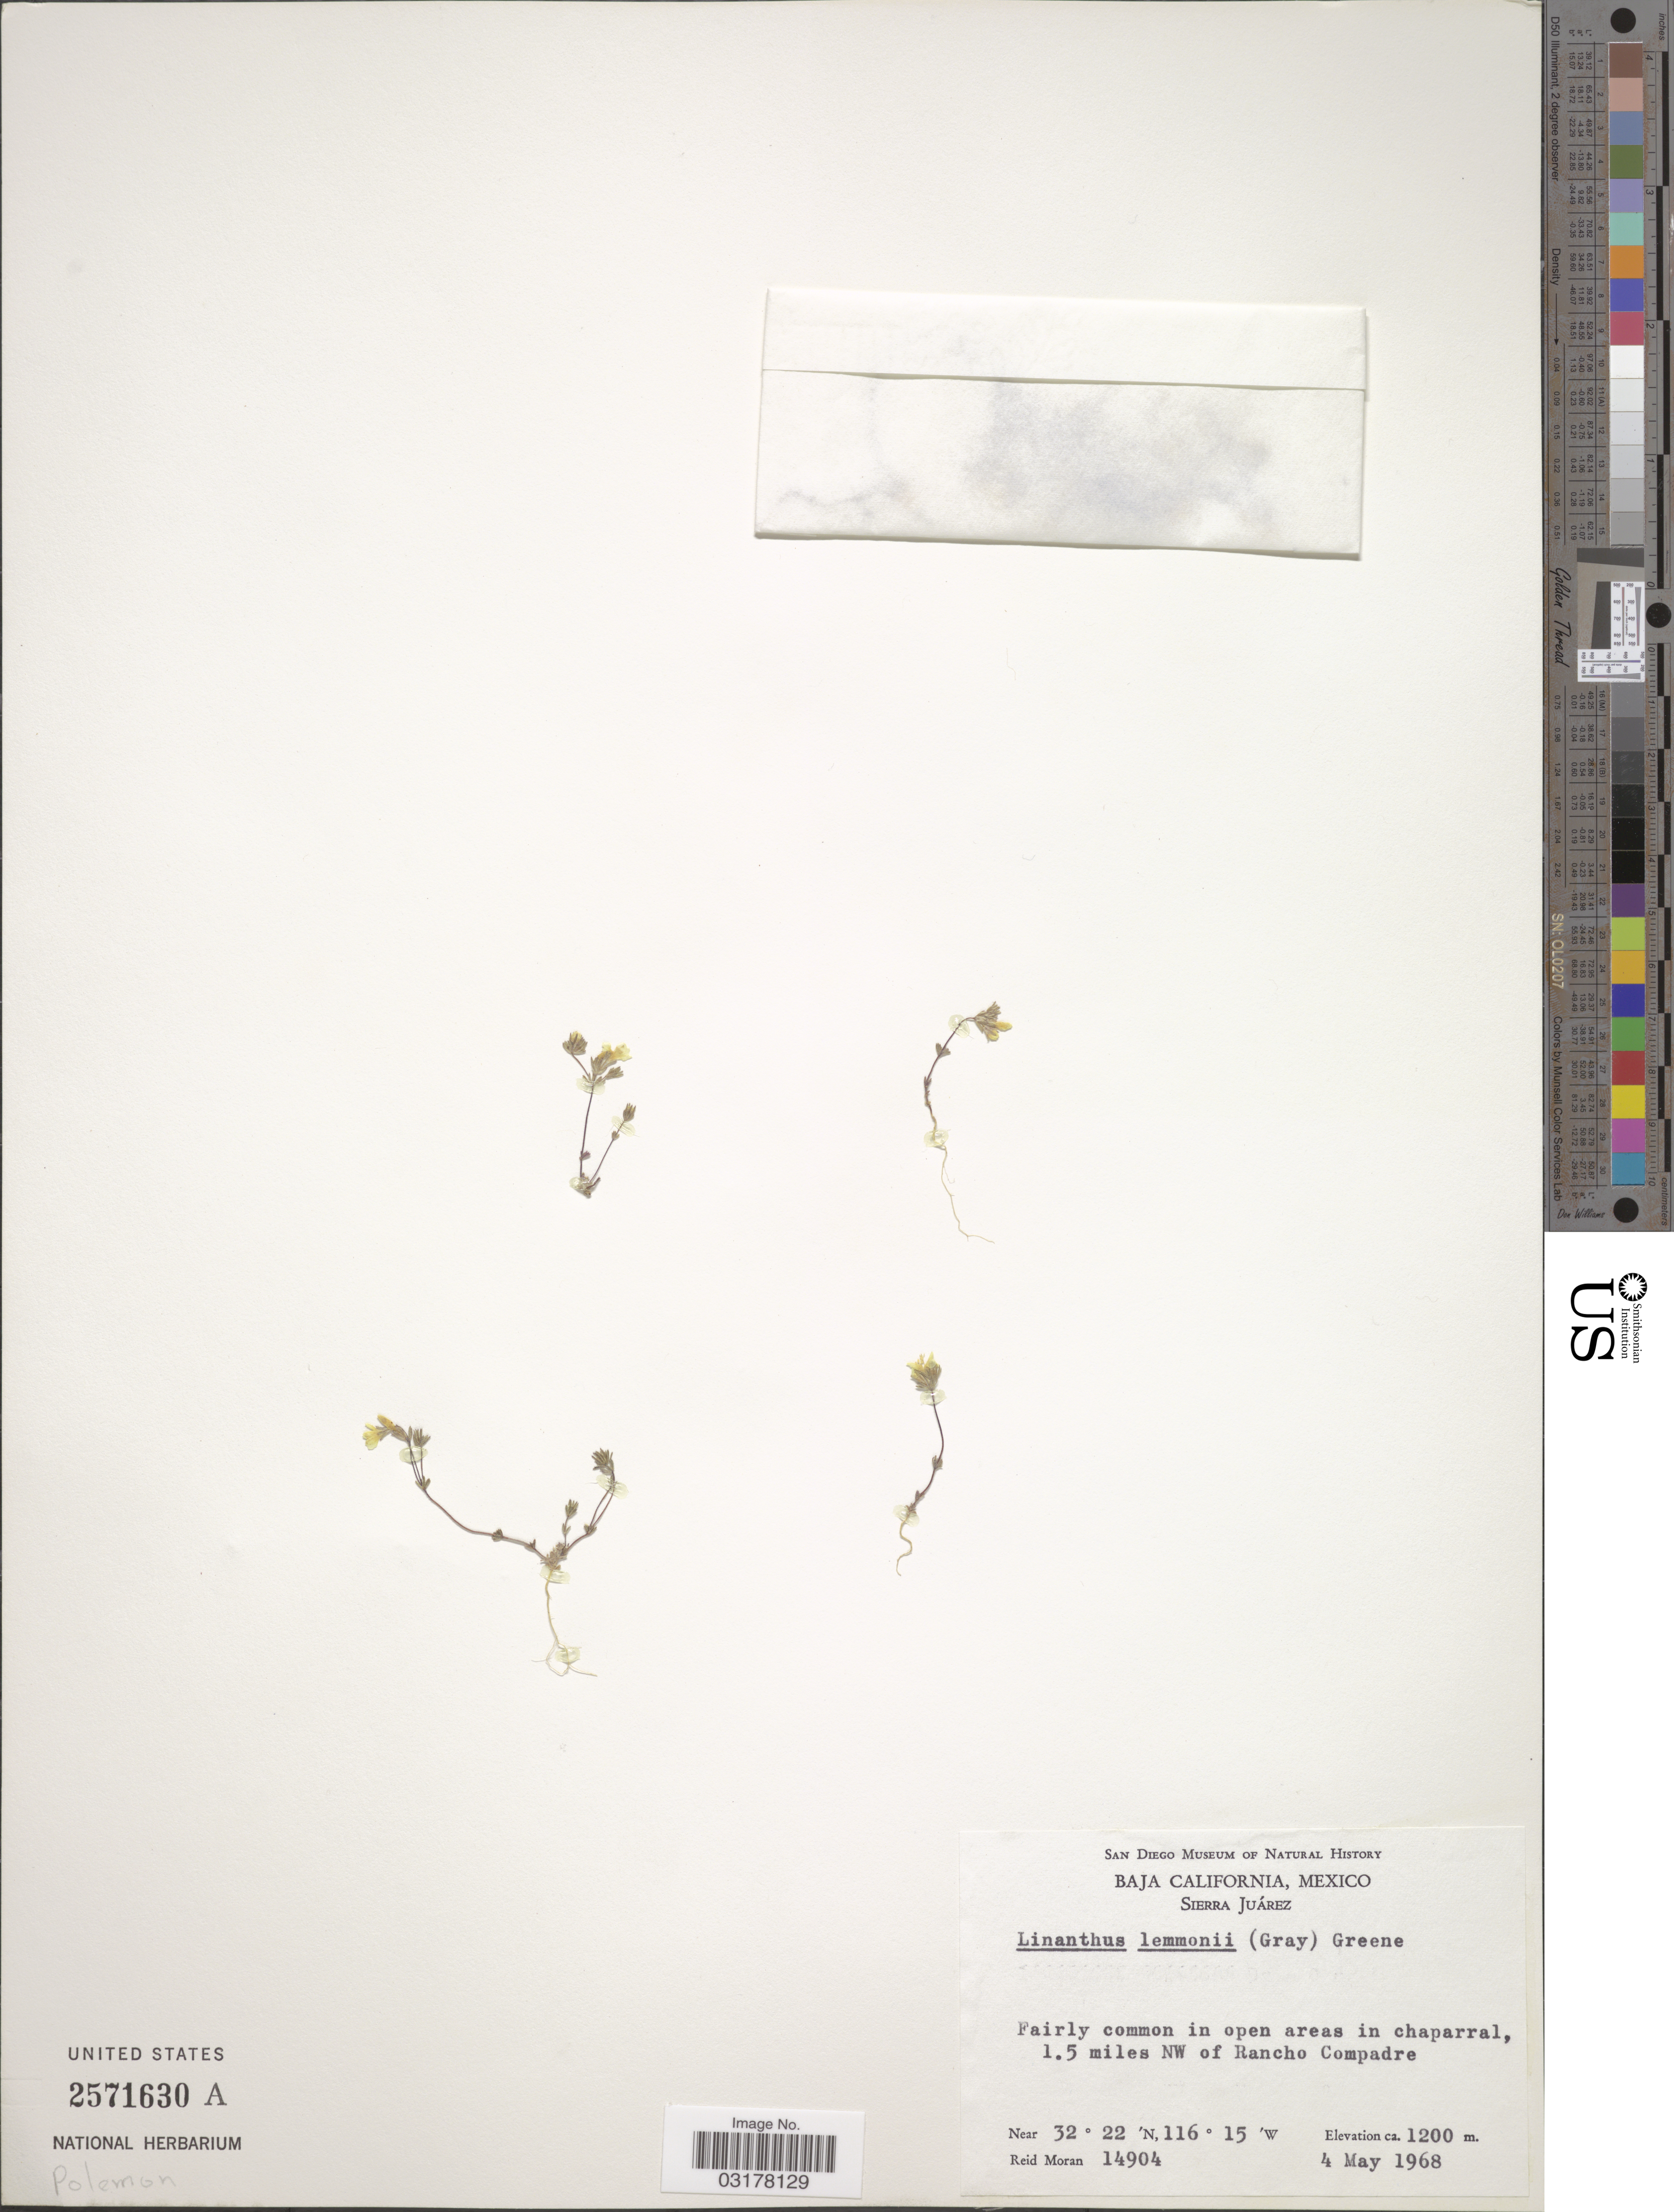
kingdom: Plantae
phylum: Tracheophyta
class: Magnoliopsida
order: Ericales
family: Polemoniaceae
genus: Leptosiphon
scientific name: Leptosiphon lemmonii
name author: (A. Gray) J.M. Porter & L.A. Johnson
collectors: R. Moran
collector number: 14904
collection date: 1968-05-04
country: Mexico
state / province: Baja California Norte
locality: Sierra Juárez. 1.5 miles NW of Rancho Compadre.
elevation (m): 1200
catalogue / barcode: US 2571630A